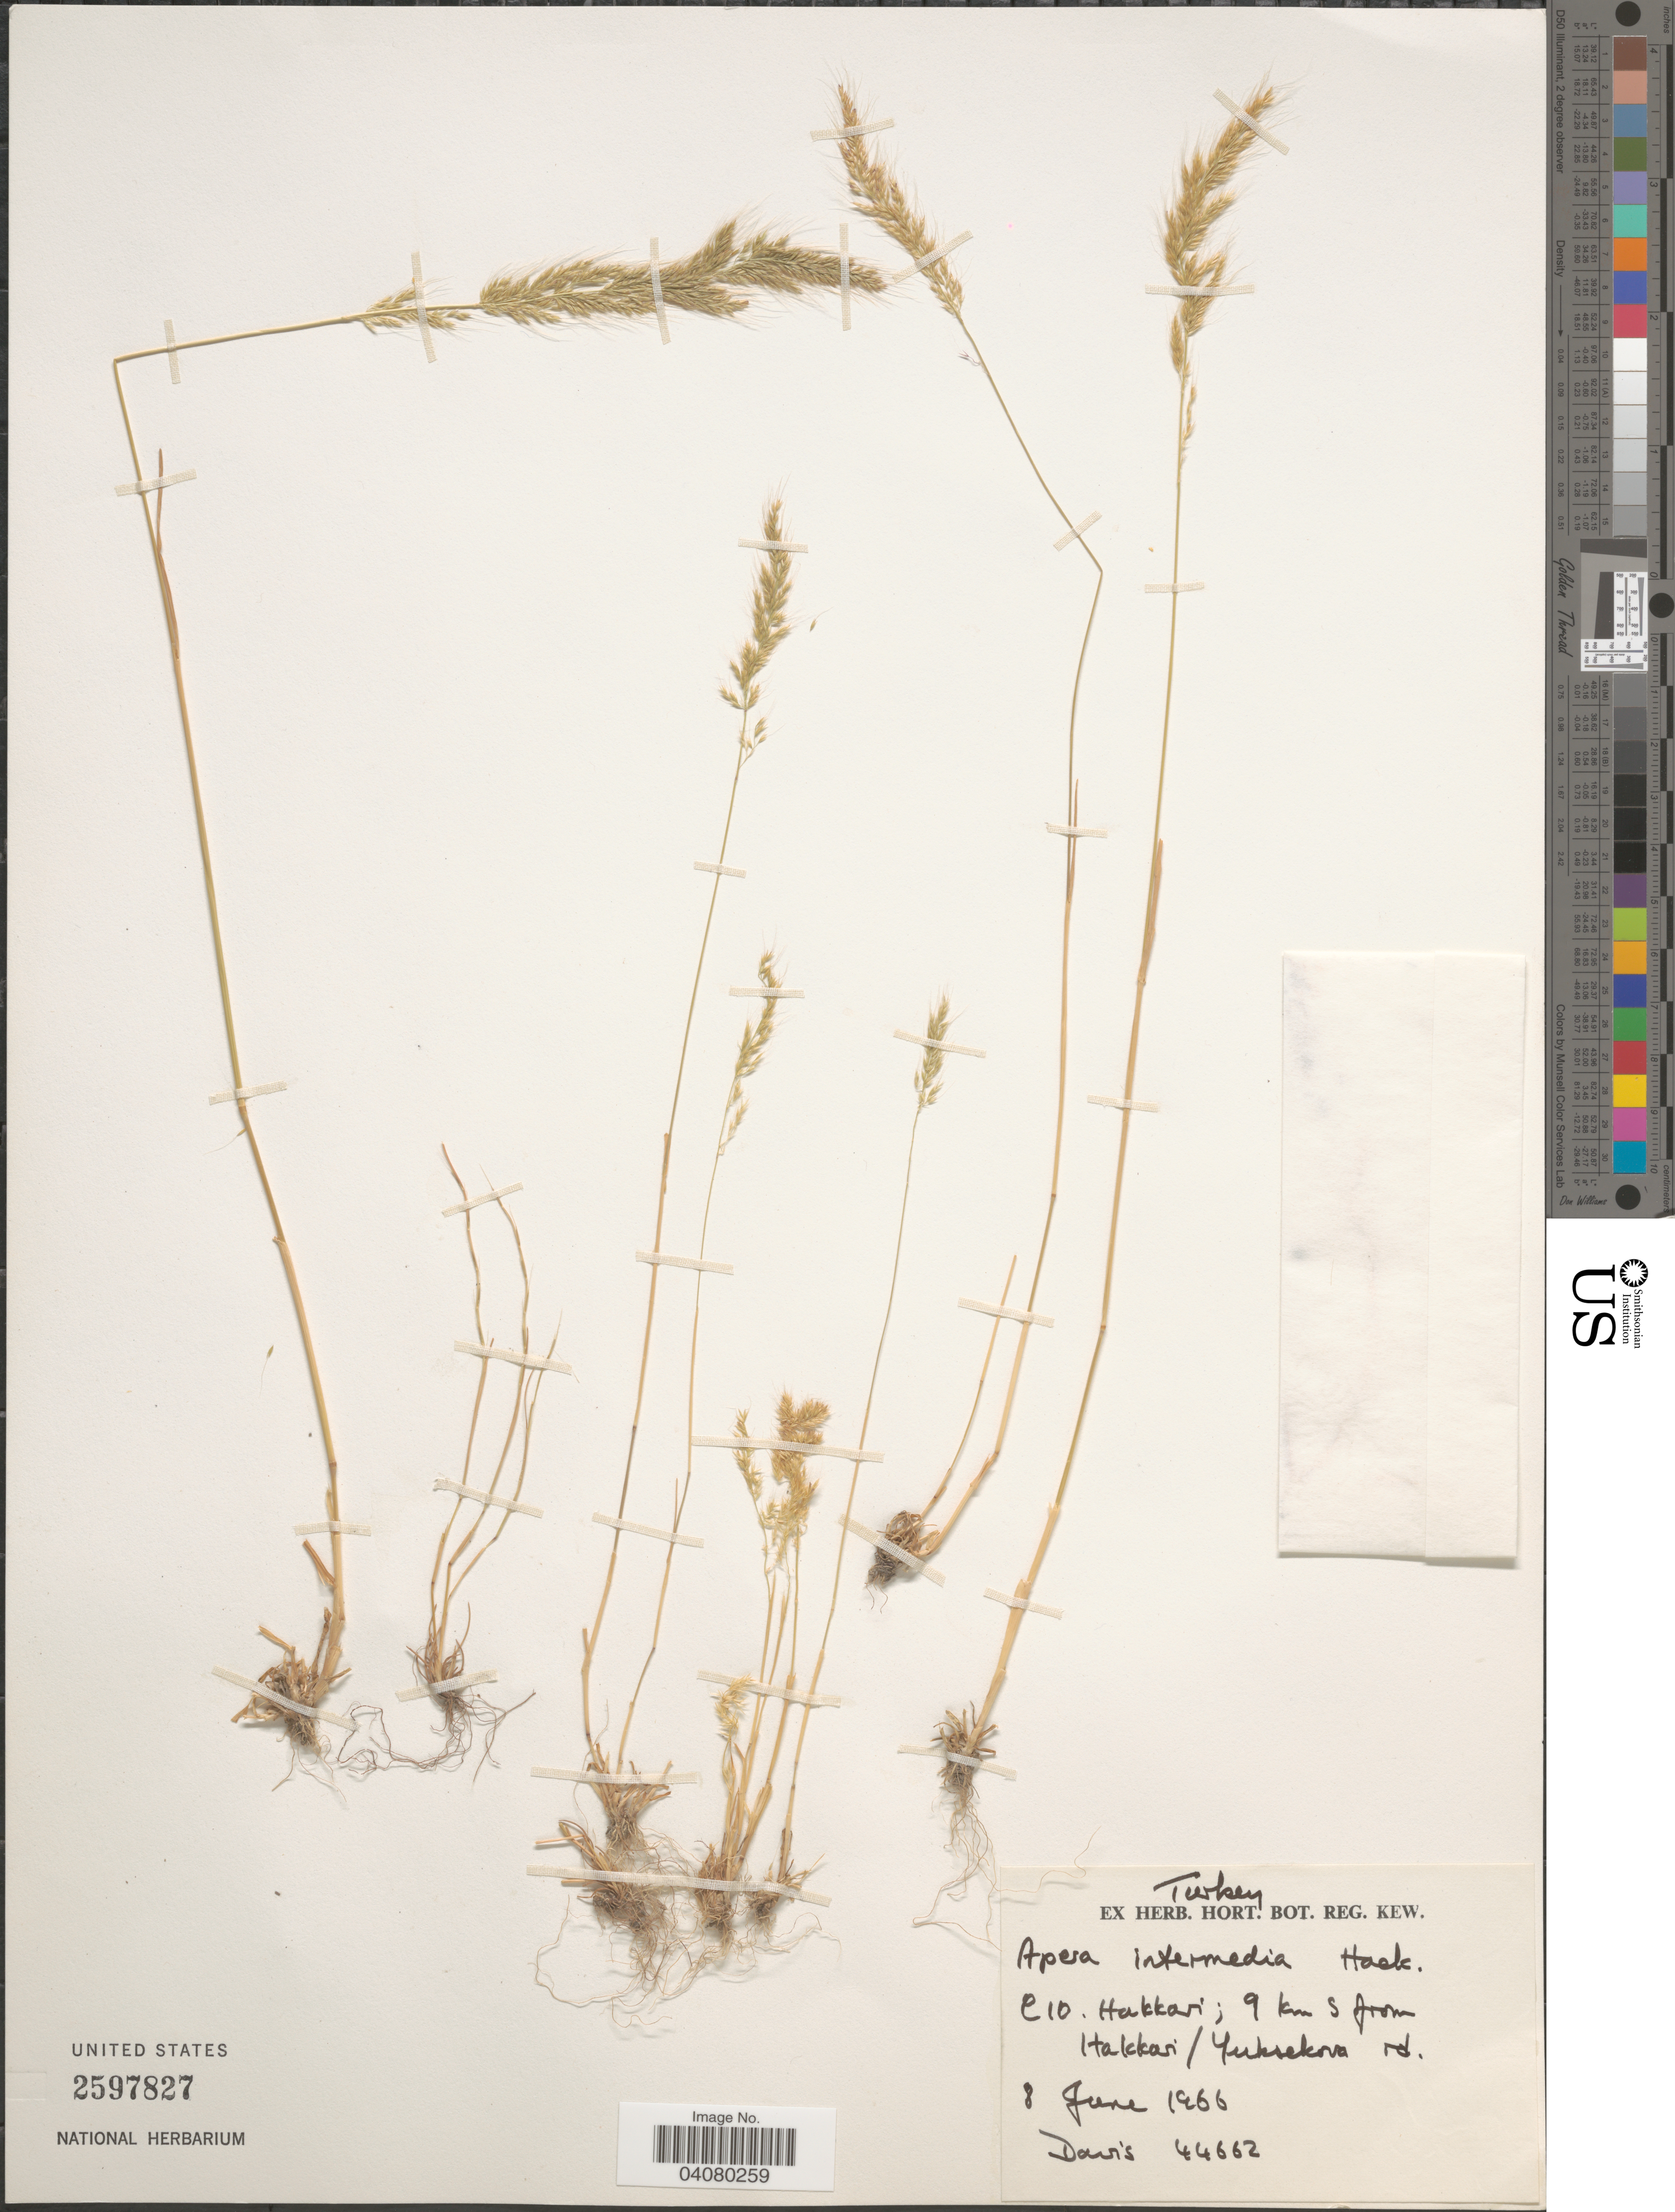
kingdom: Plantae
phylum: Tracheophyta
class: Liliopsida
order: Poales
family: Poaceae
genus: Apera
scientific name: Apera intermedia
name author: Hack.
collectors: -. Davis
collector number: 44662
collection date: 1966-06-08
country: Turkey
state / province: Hakkari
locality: C10. 9 km S from Hakkari / Yuksekova rd.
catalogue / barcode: US 2597827